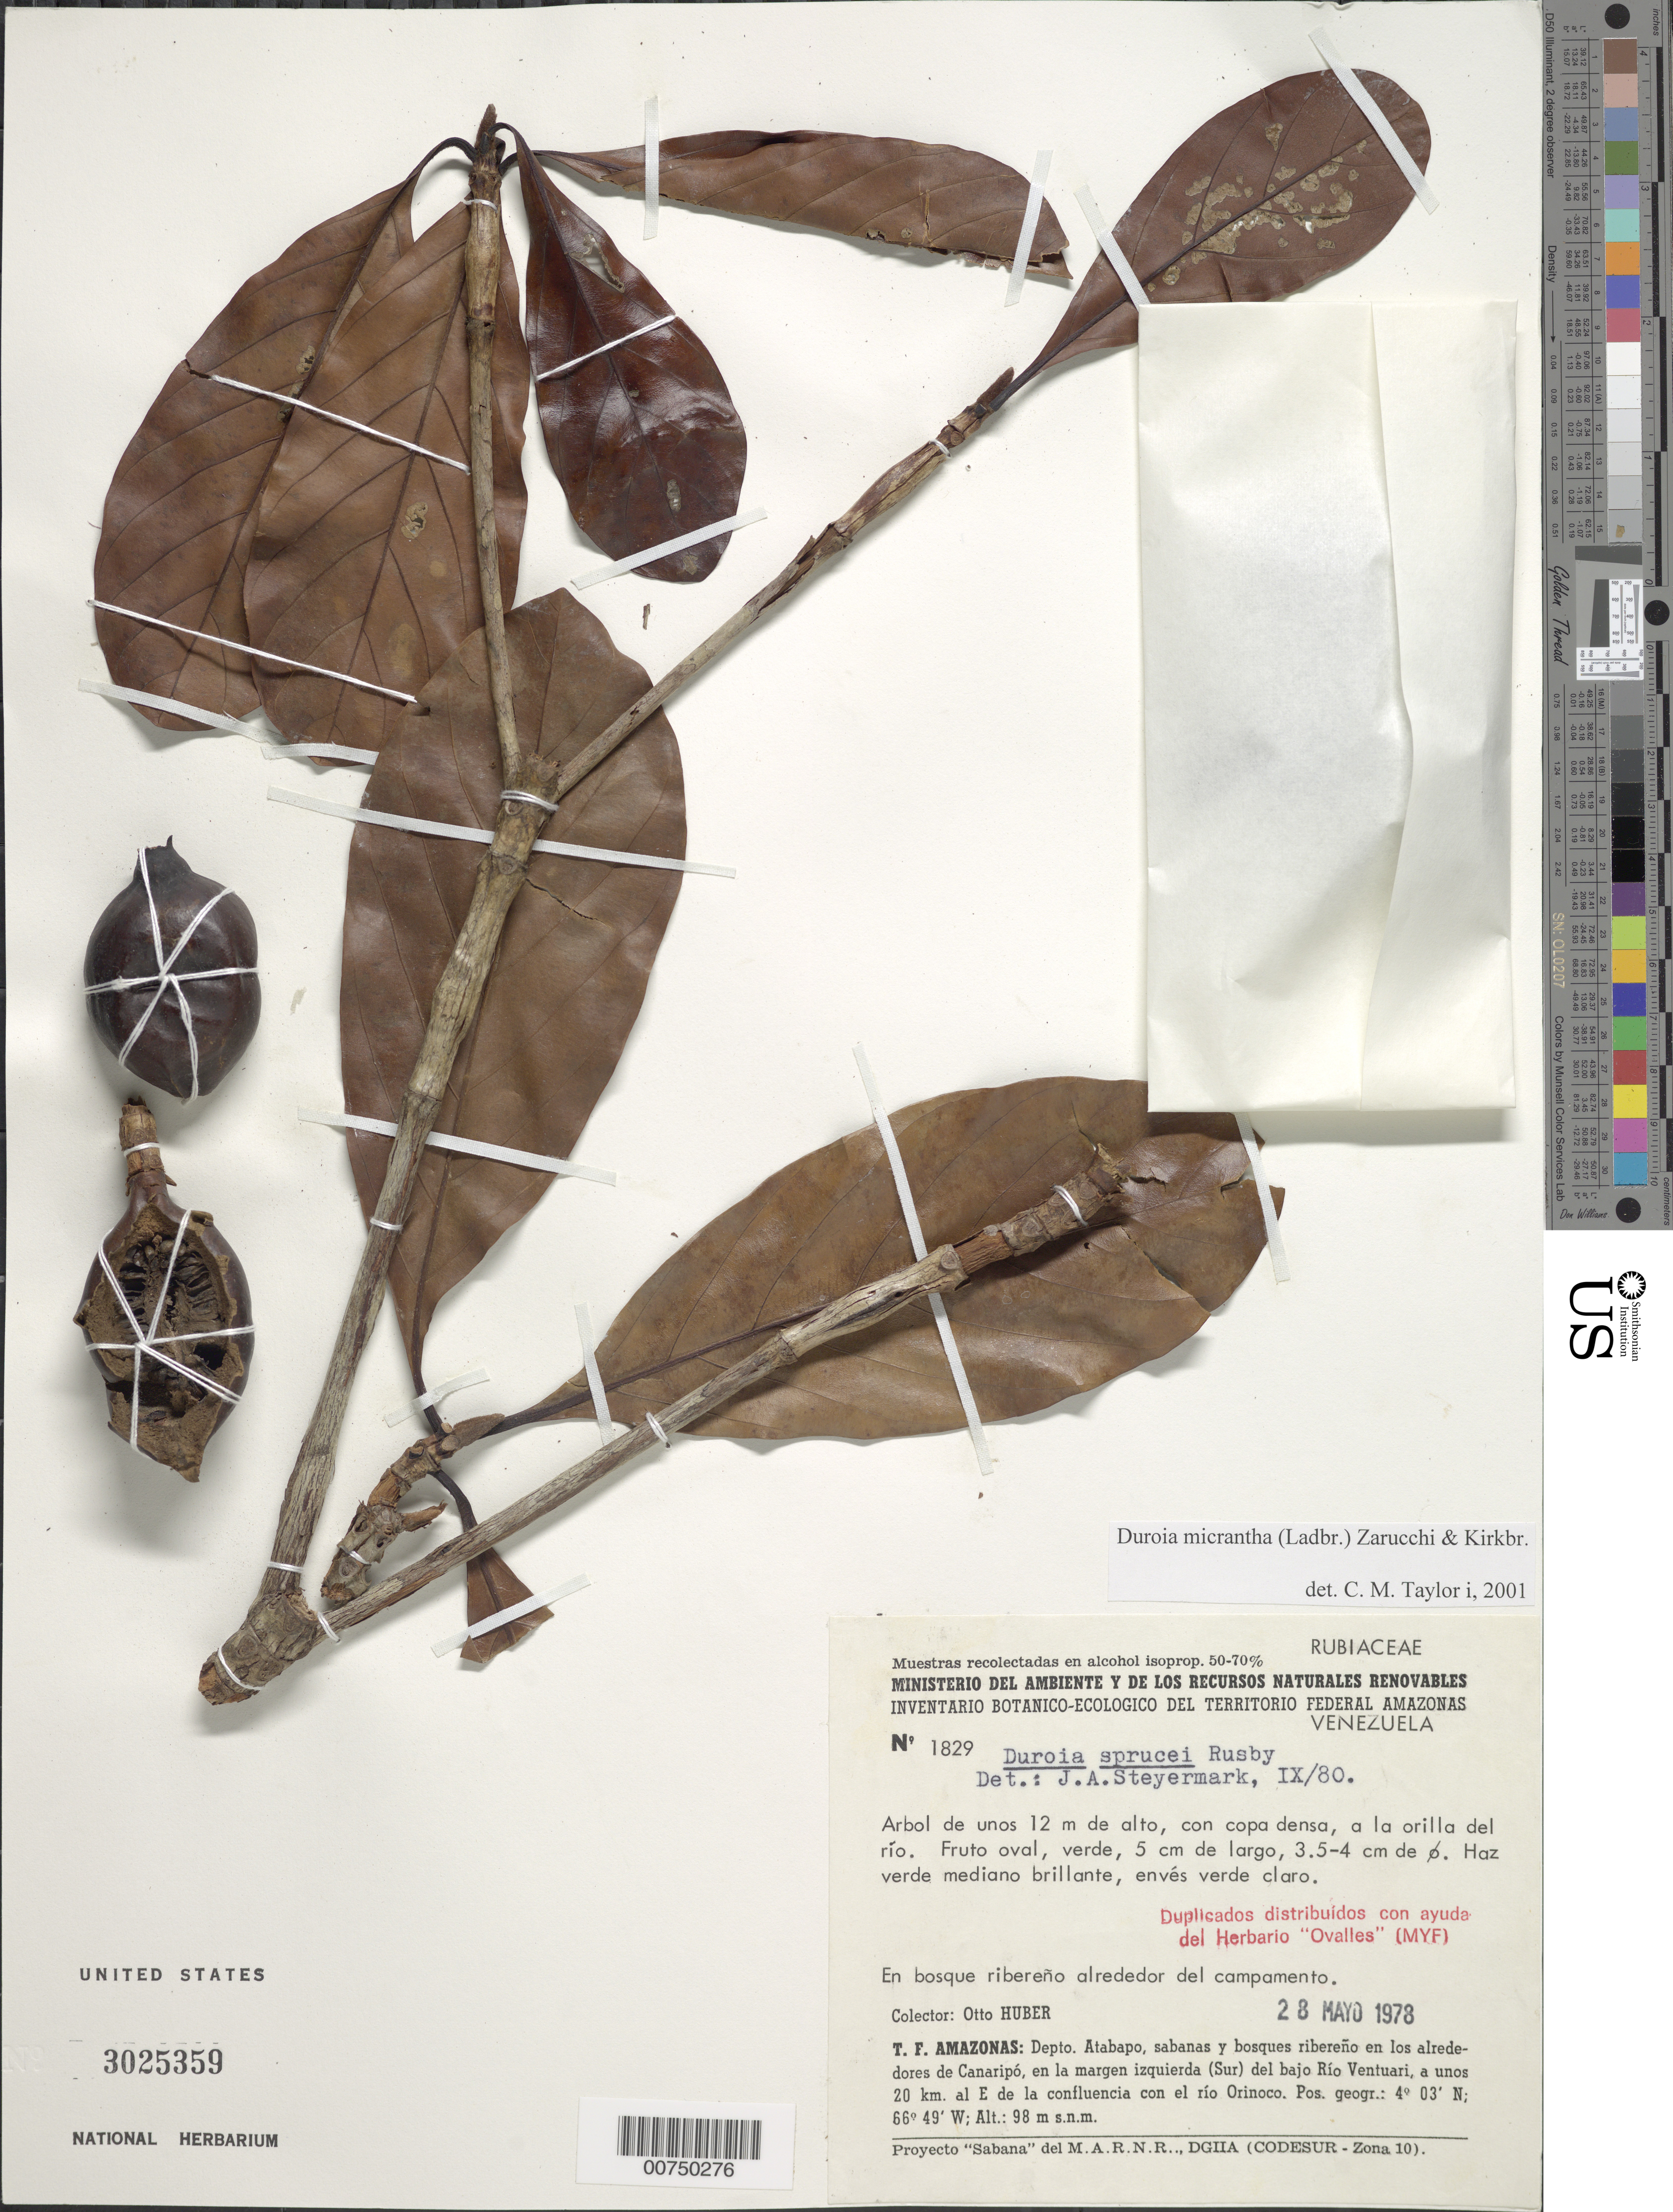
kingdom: Plantae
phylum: Tracheophyta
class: Magnoliopsida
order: Gentianales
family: Rubiaceae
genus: Duroia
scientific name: Duroia micrantha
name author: (Ladbr.) Zarucchi & J.H. Kirkbr.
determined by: Taylor, Charlotte M.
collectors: O. Huber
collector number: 1829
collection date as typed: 28-May-78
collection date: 1978-05-28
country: Venezuela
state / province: Amazonas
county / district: Atabapo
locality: Canaripó, S margen del Bajo Río Ventuari, 20 km E de la confluencia con el Río Orinoco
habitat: Savannas and riparian forests aroung Canaripó; orilla del rio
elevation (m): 98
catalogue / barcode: US 3025359